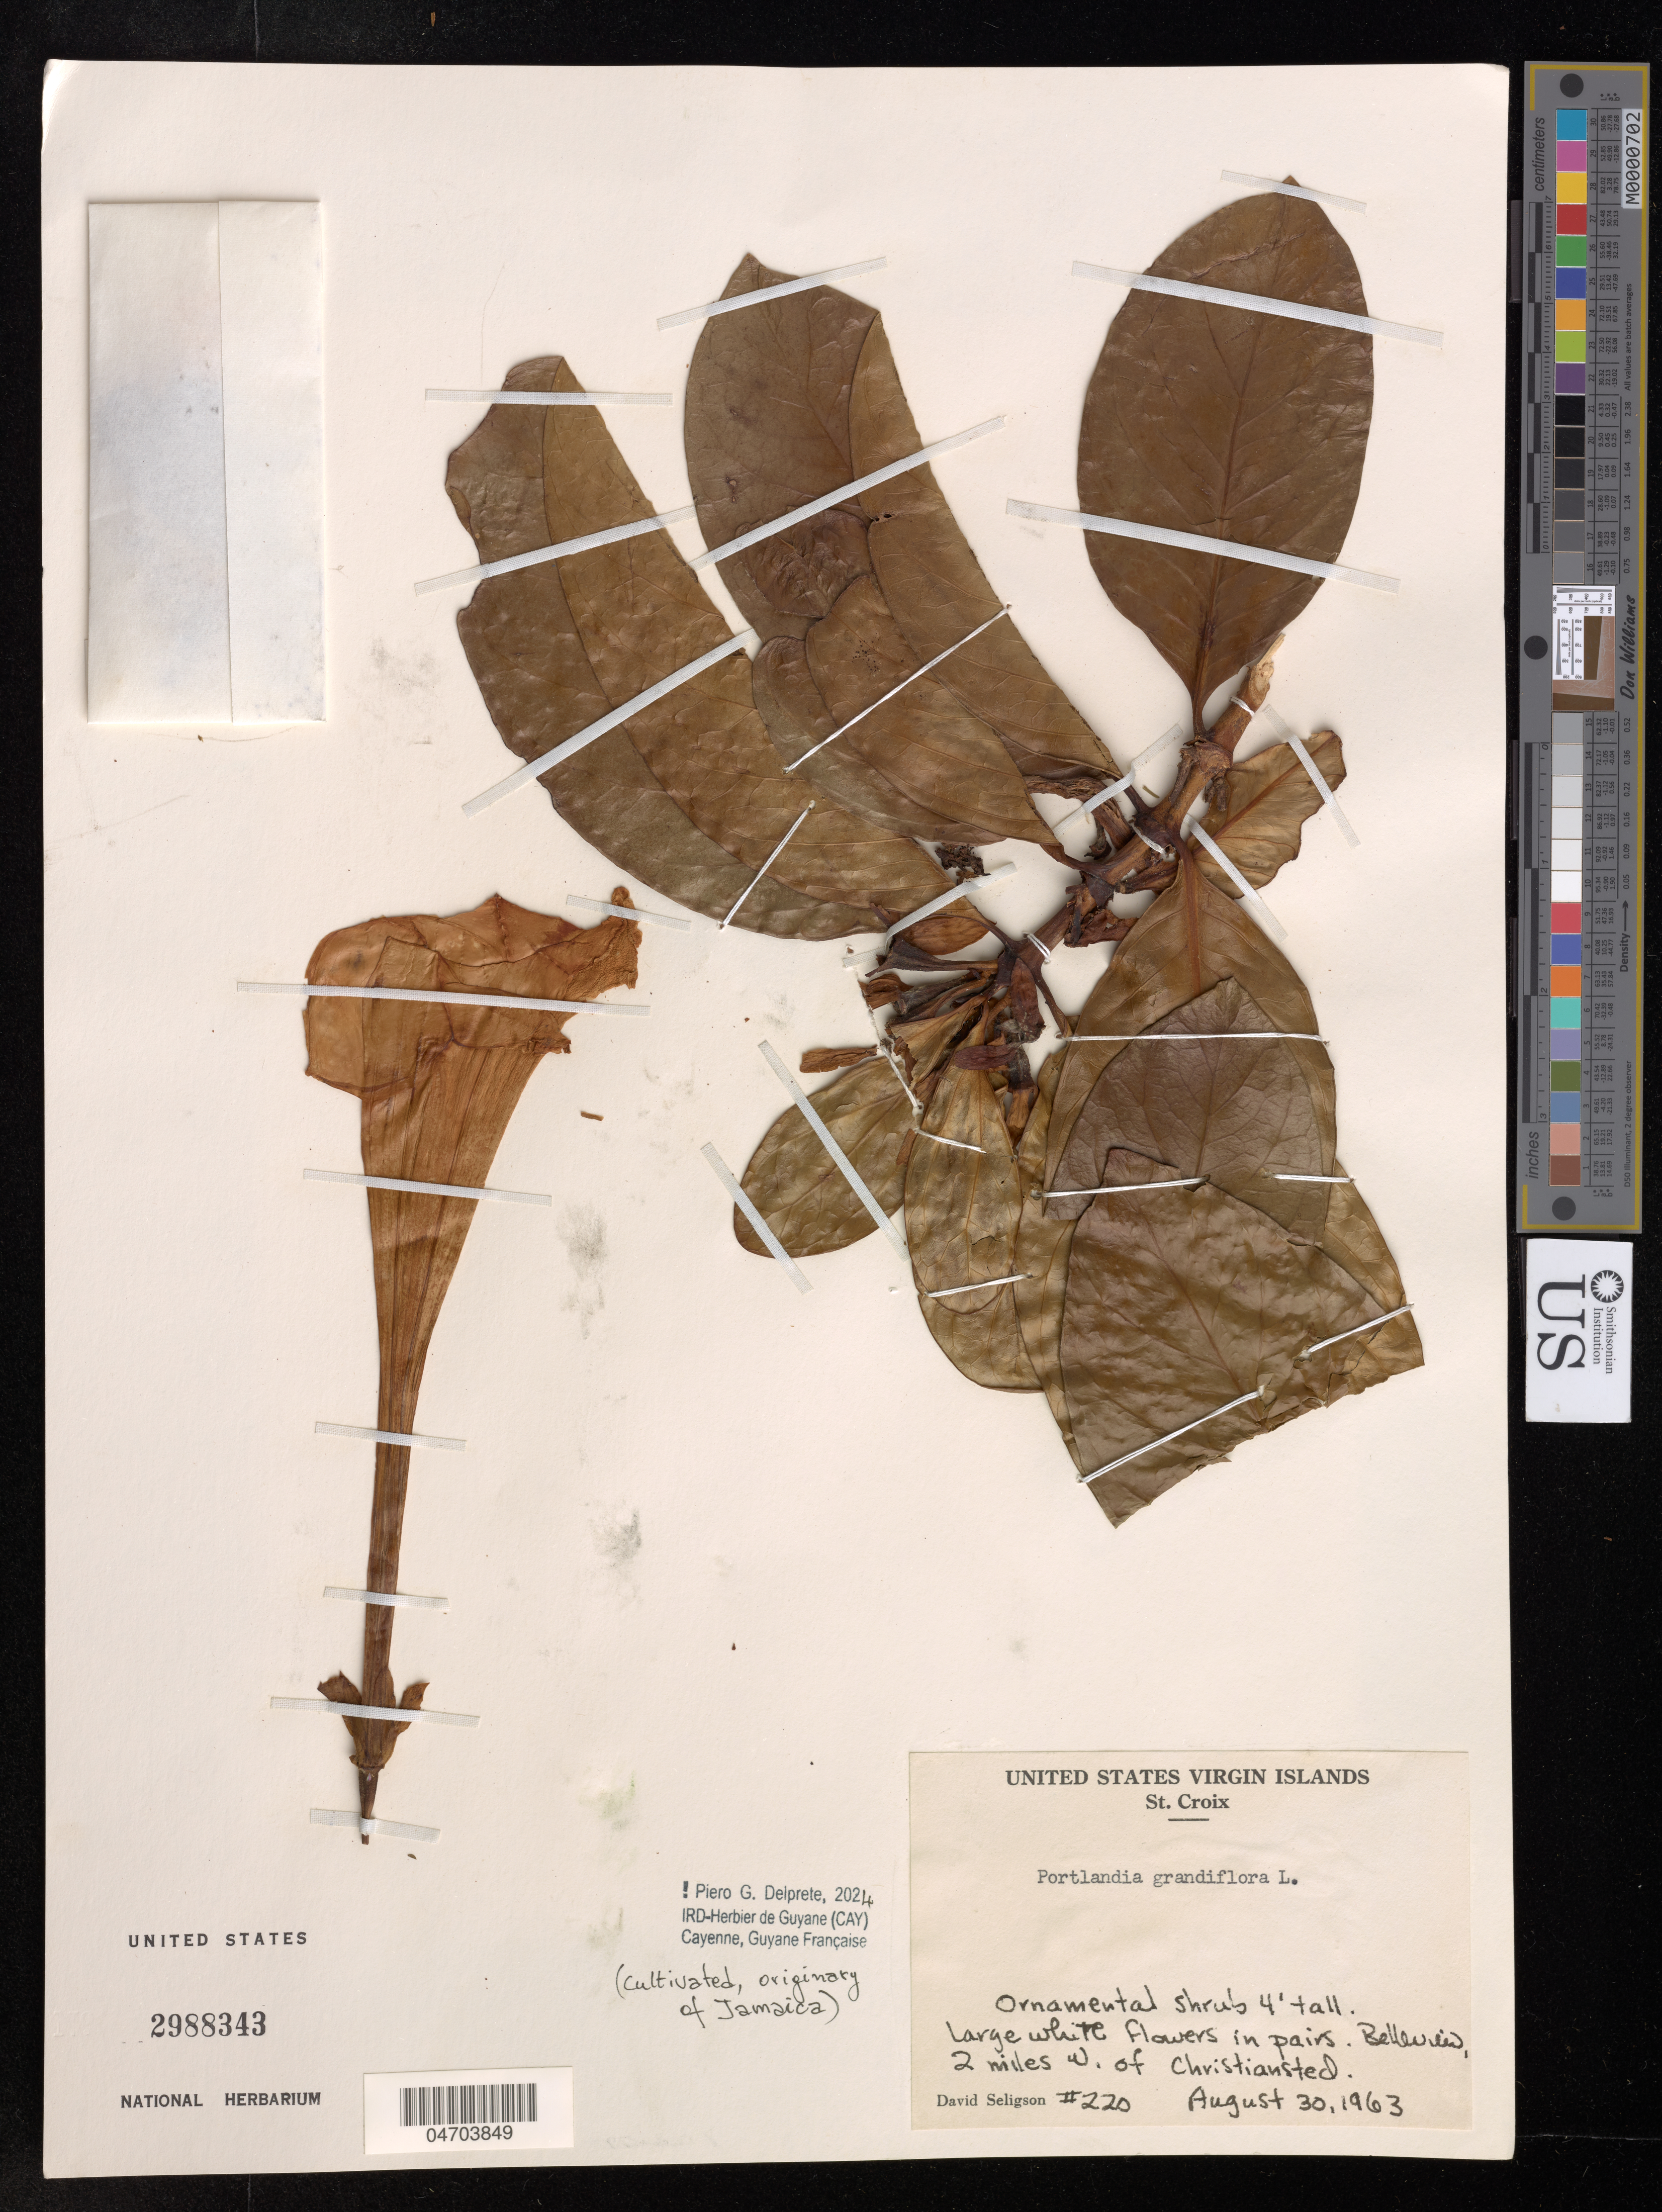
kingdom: Plantae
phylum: Tracheophyta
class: Magnoliopsida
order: Gentianales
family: Rubiaceae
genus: Portlandia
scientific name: Portlandia grandiflora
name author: L.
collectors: S. David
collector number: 220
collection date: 1963-08-30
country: U.S. Virgin Islands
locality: St. Croix, in pairs. Belleview 2 miles W. of Christiansted.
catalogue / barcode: US 2988343